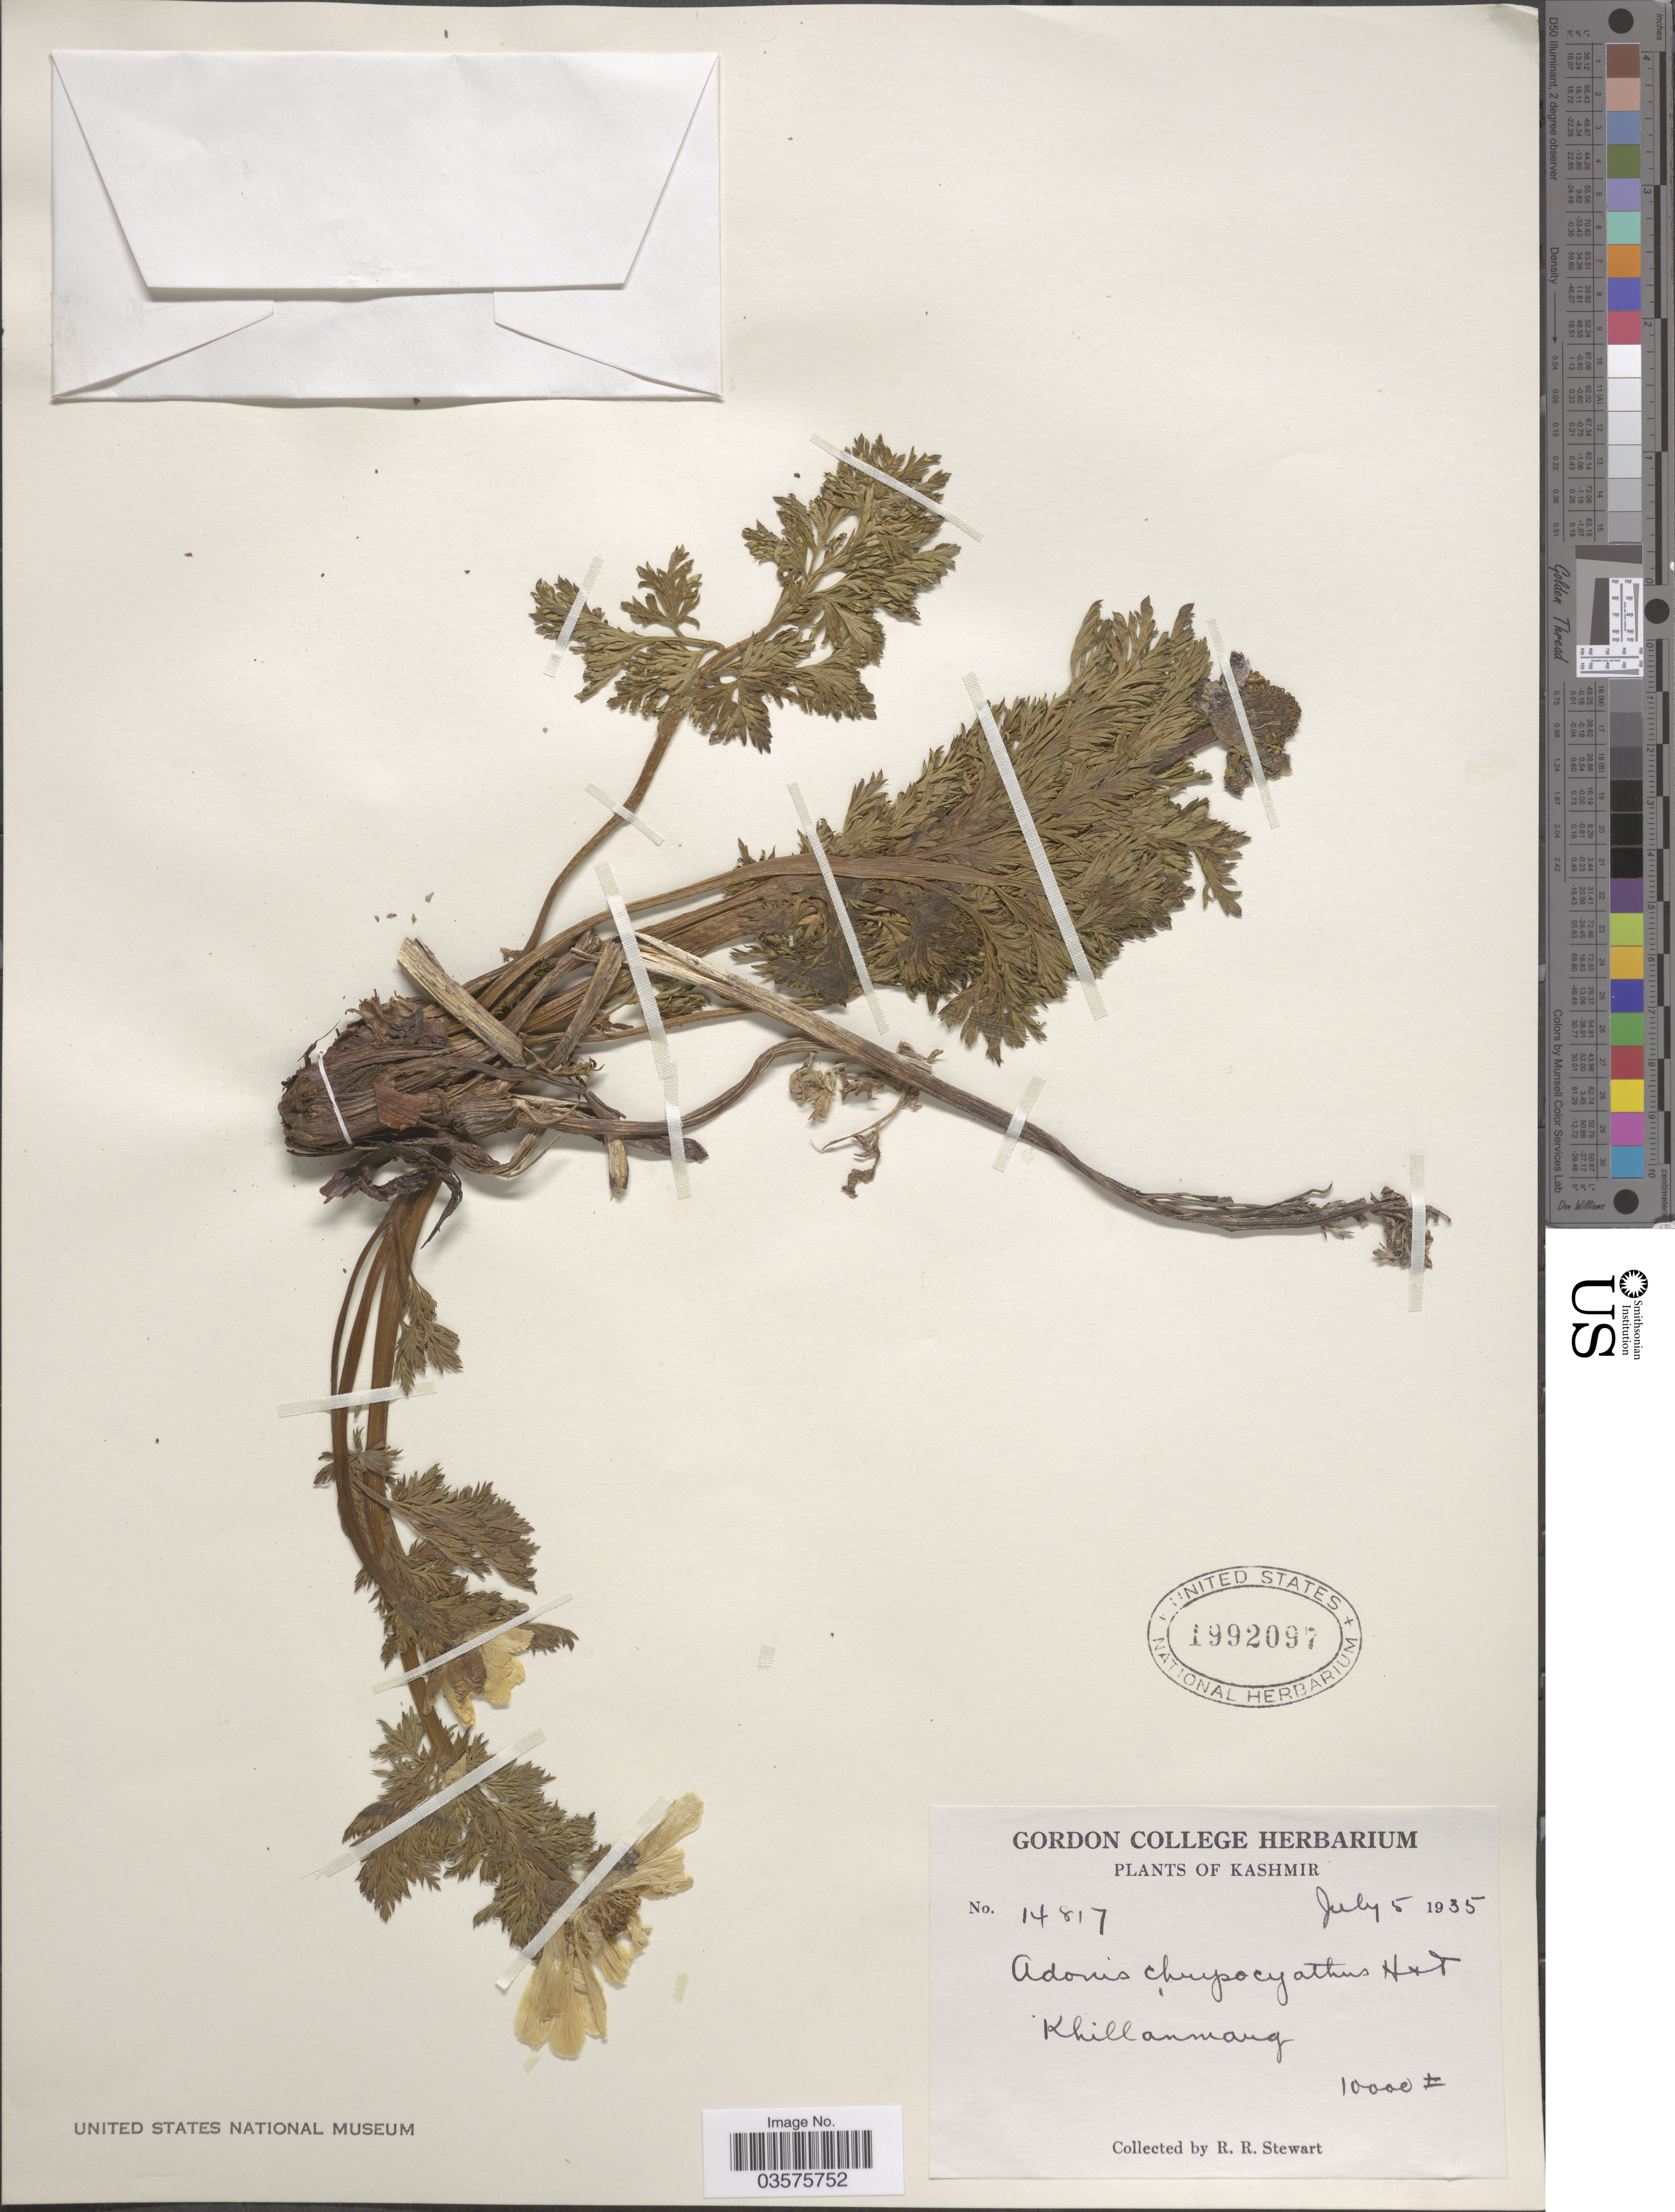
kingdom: Plantae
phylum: Tracheophyta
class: Magnoliopsida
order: Ranunculales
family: Ranunculaceae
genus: Adonis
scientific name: Adonis chrysocyathus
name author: Hook. f. & Thomson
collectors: R. Stewart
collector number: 14817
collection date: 1935-07-05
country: India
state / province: Jammu and Kashmir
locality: Kashmir. Khillanmang.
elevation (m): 3048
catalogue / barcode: US 1992097